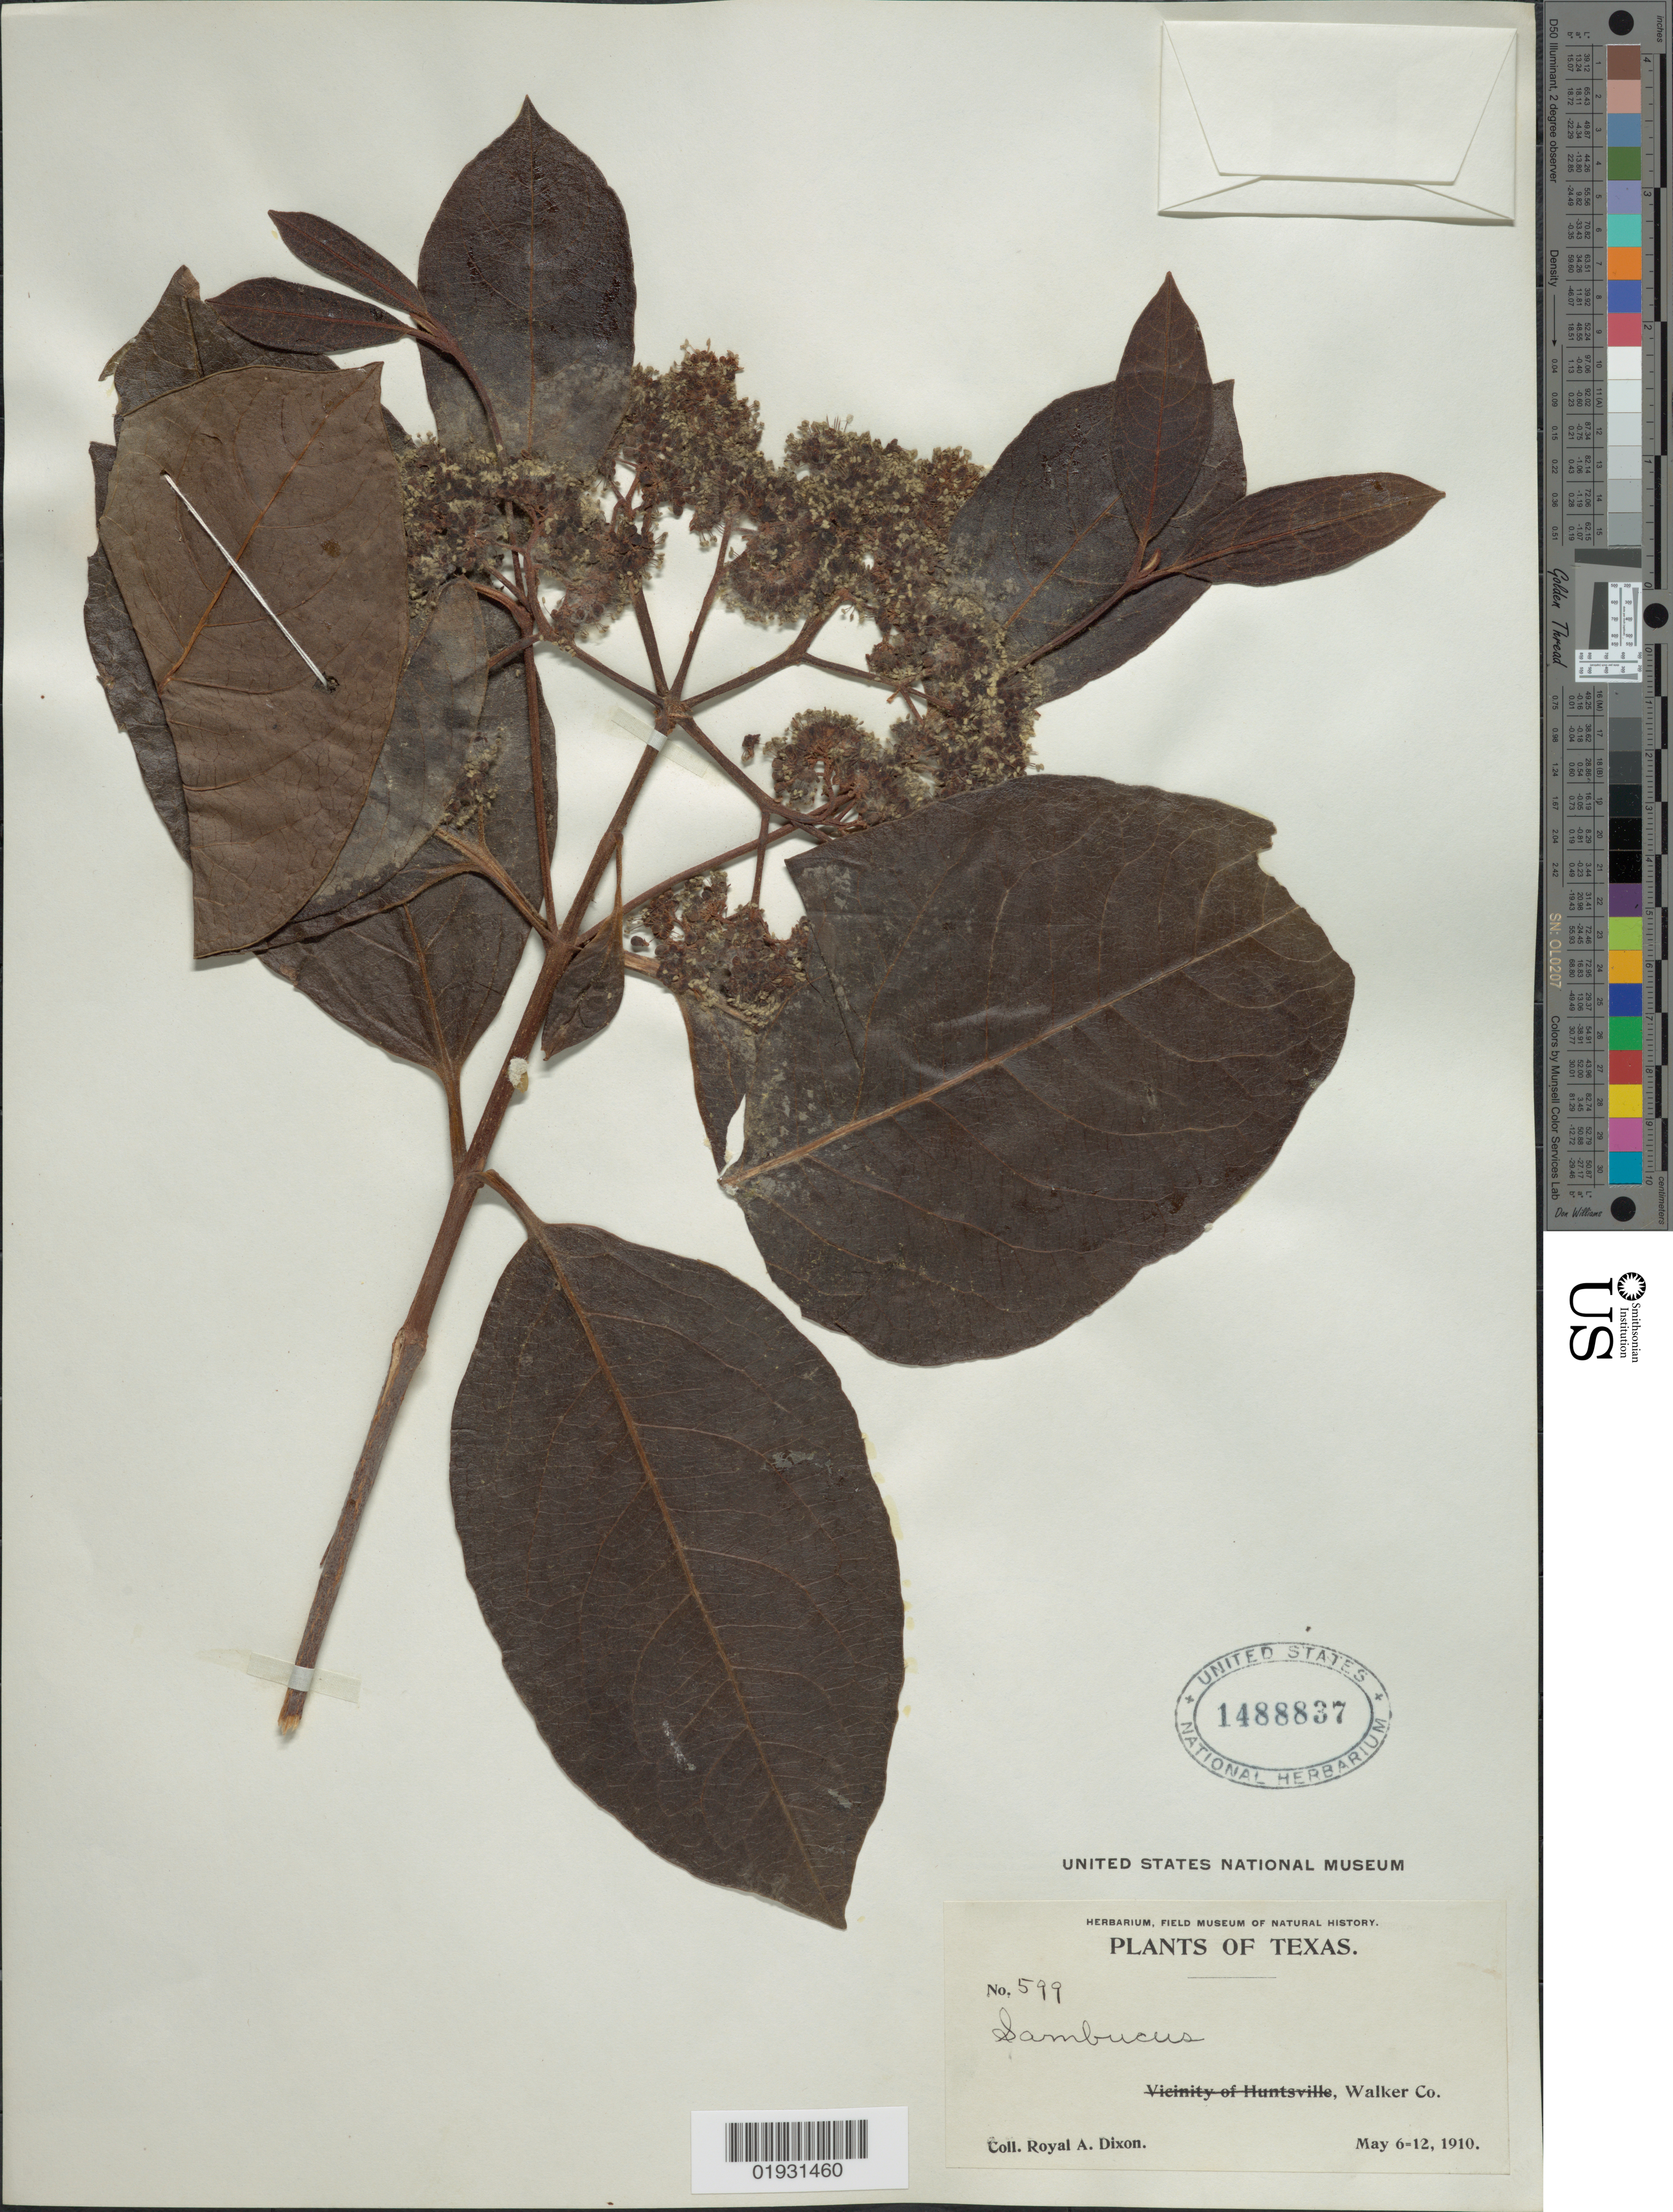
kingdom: Plantae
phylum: Tracheophyta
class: Magnoliopsida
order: Dipsacales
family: Viburnaceae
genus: Sambucus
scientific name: Sambucus sp.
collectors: R. A. Dixon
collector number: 599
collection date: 1910-05-06/1910-05-12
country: United States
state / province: Texas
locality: Walker Co.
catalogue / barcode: US 1488837